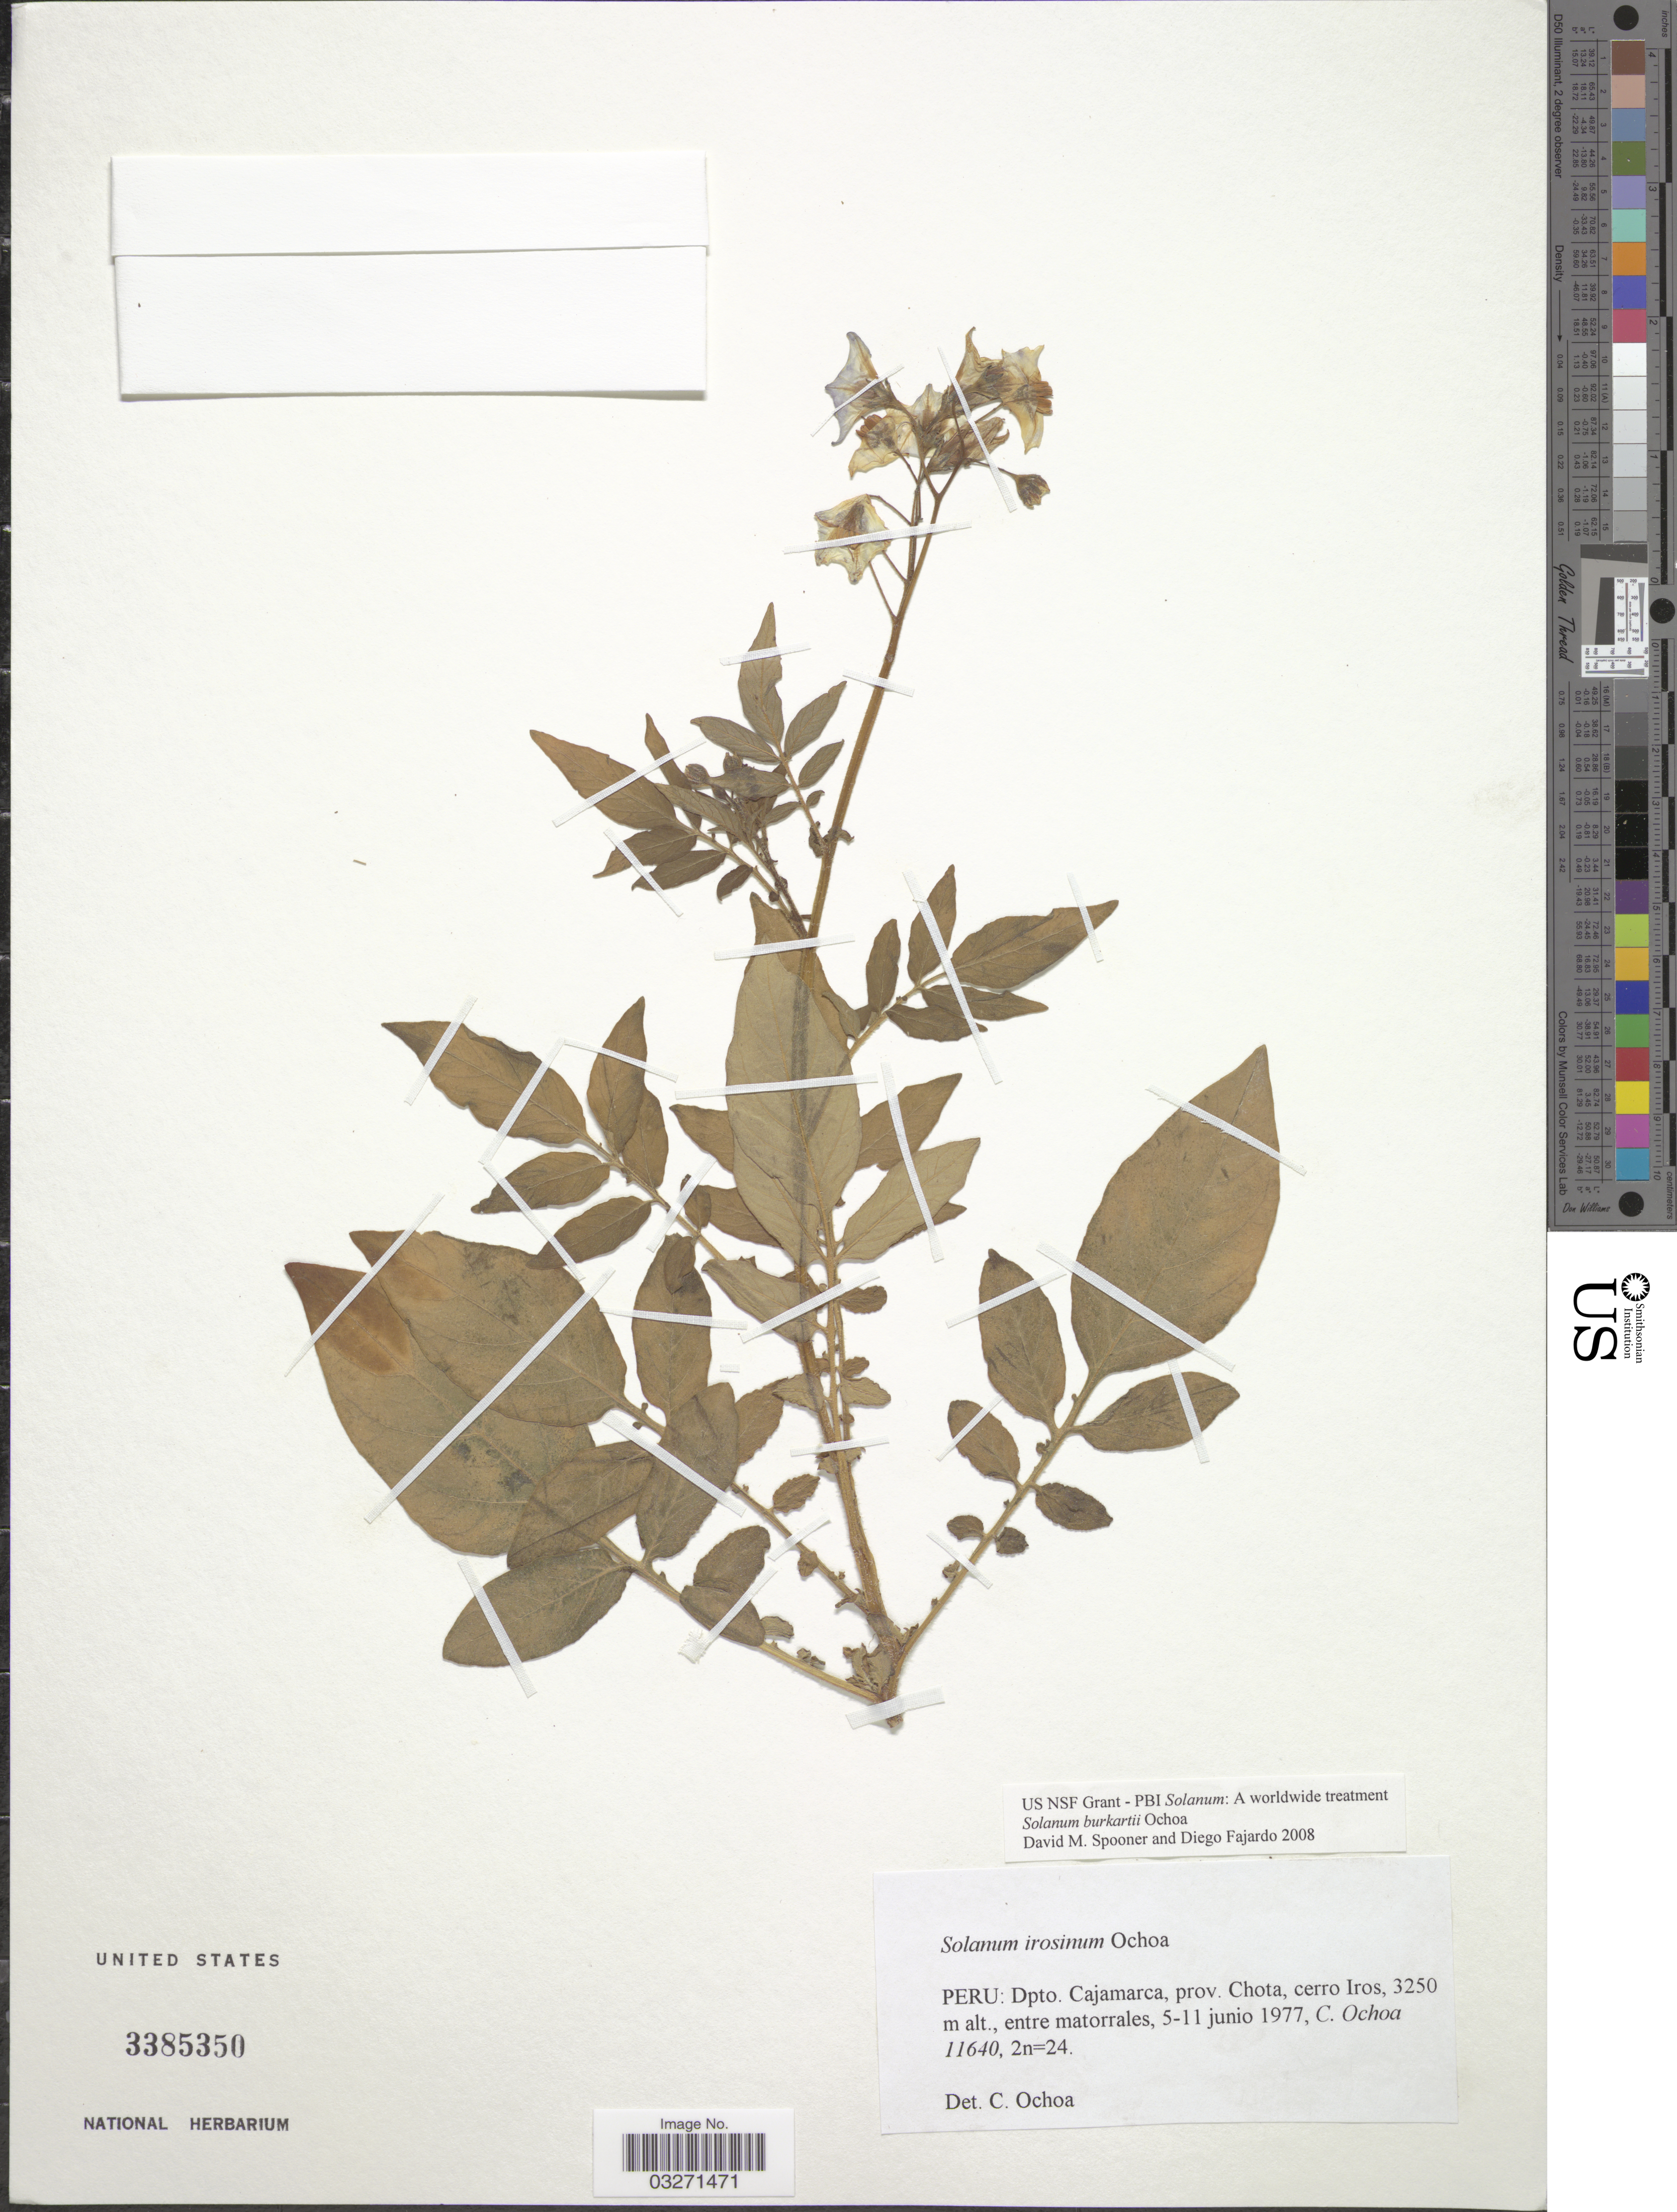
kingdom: Plantae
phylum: Tracheophyta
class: Magnoliopsida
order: Solanales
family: Solanaceae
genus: Solanum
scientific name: Solanum burkartii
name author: Ochoa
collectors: C. Ochoa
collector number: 11640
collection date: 1977-06-05/1977-06-11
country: Peru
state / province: Cajamarca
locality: Dpto. Cajamarca, prov. Chota, cerro Iros.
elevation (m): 3250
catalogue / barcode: US 3385350